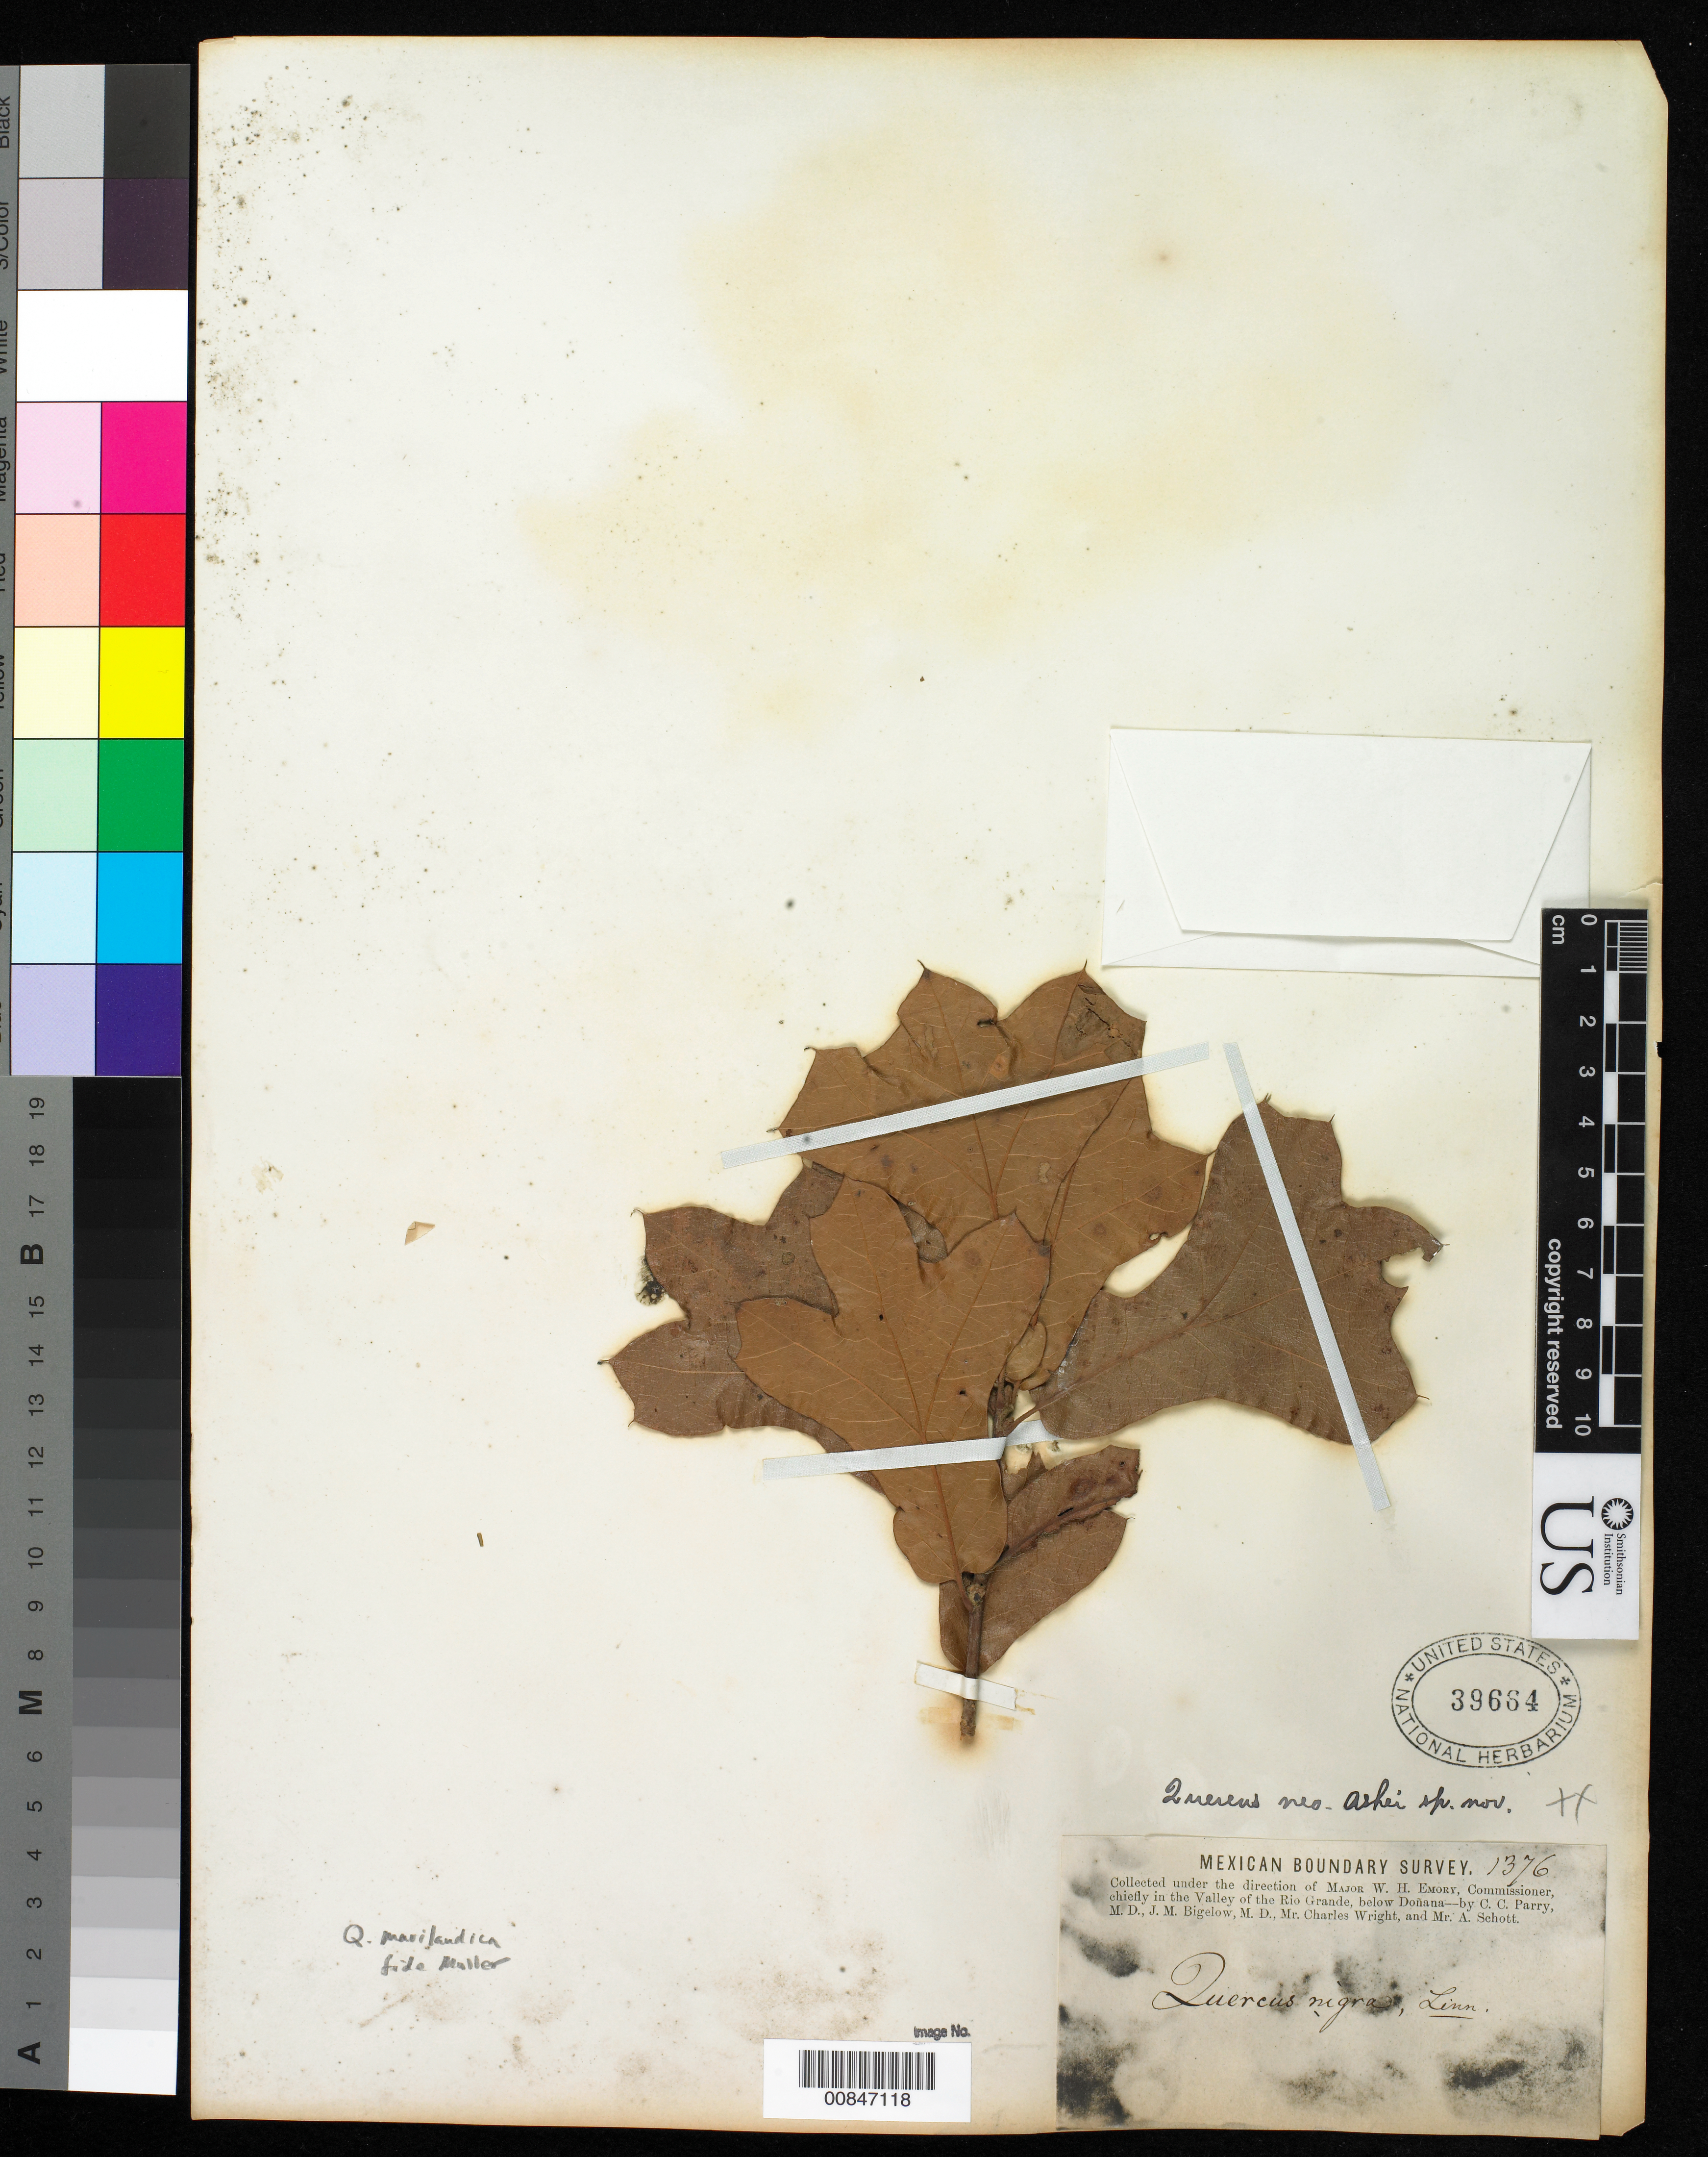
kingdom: Plantae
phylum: Tracheophyta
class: Magnoliopsida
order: Fagales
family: Fagaceae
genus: Quercus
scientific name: Quercus marilandica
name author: (L.) Münchh.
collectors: C. C. Parry, J. M. Bigelow, C. Wright & A. C. V. Schott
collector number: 1376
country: United States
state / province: Texas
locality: Valley of the Rio Grande, below Doñana.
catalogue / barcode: US 39664